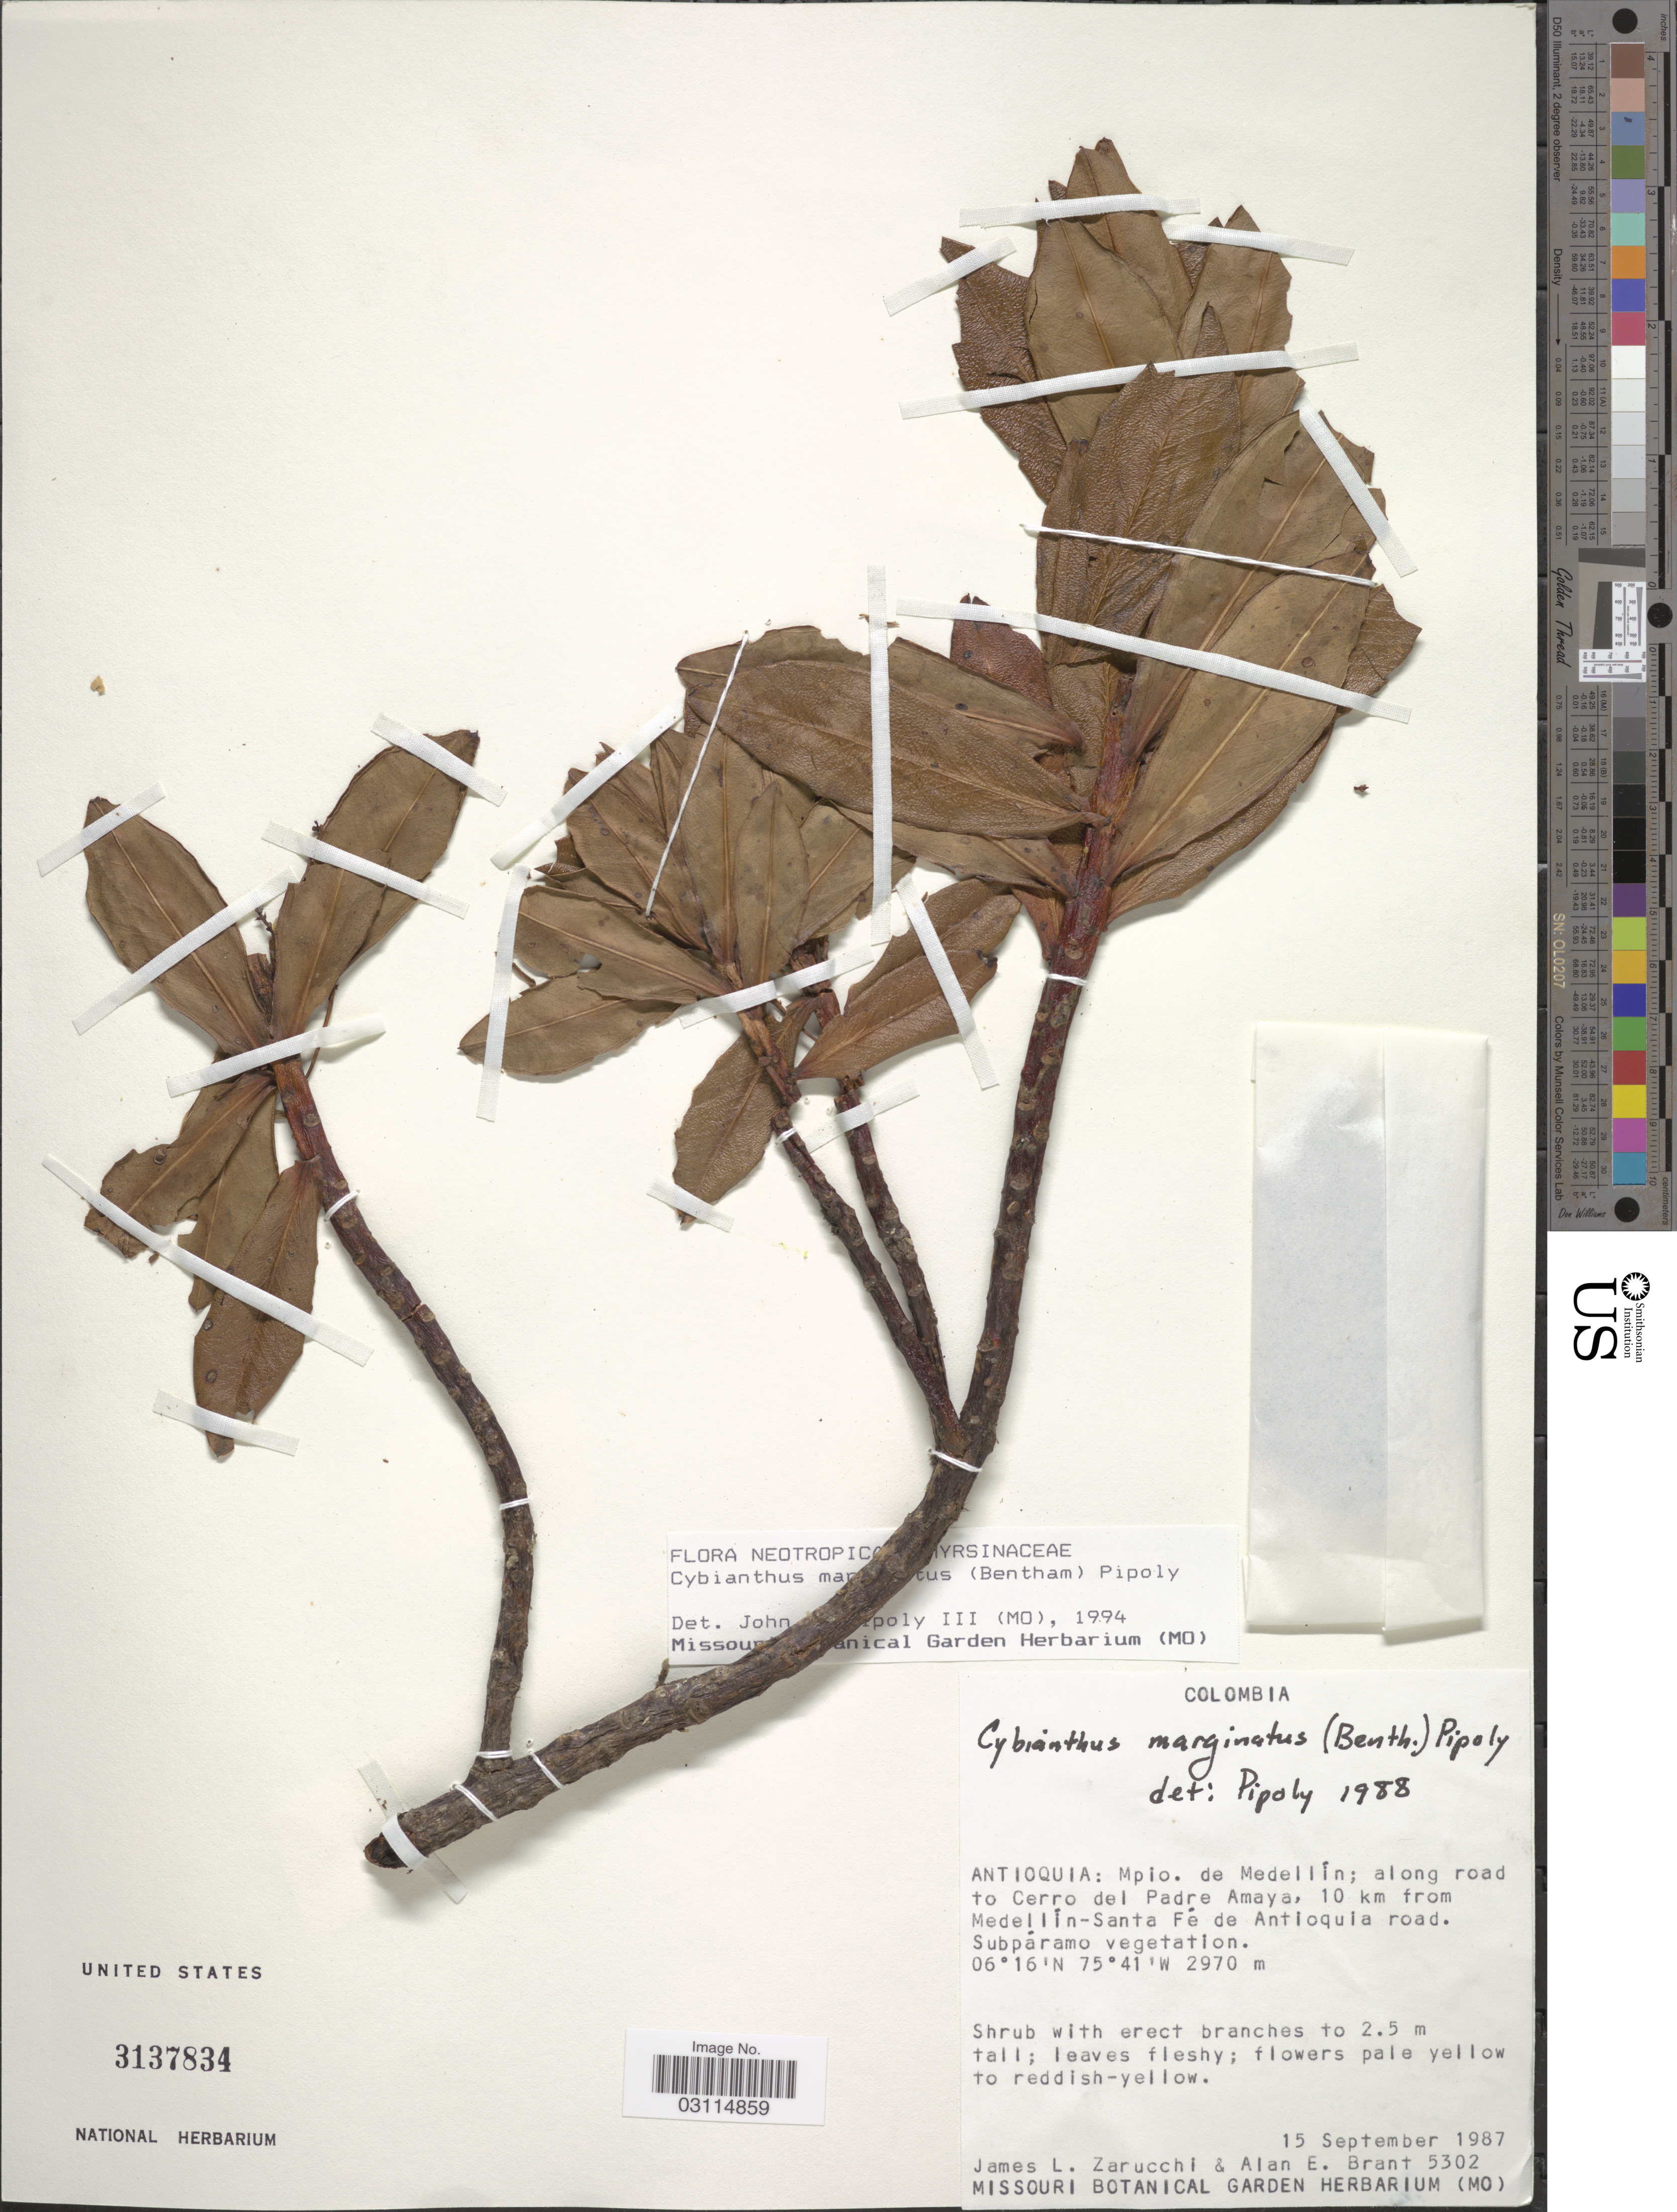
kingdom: Plantae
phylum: Tracheophyta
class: Magnoliopsida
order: Ericales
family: Primulaceae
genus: Cybianthus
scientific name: Cybianthus marginatus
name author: (Benth.) Pipoly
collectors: J. L. Zarucchi & A. Brant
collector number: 5302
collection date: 1987-09-15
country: Colombia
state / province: Antioquia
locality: Mpio. de Medellín; along road to Cerro del Padre Amaya, 10 km from Medellín-Santa Fé de Antioquia road.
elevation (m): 2970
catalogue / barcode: US 3137834